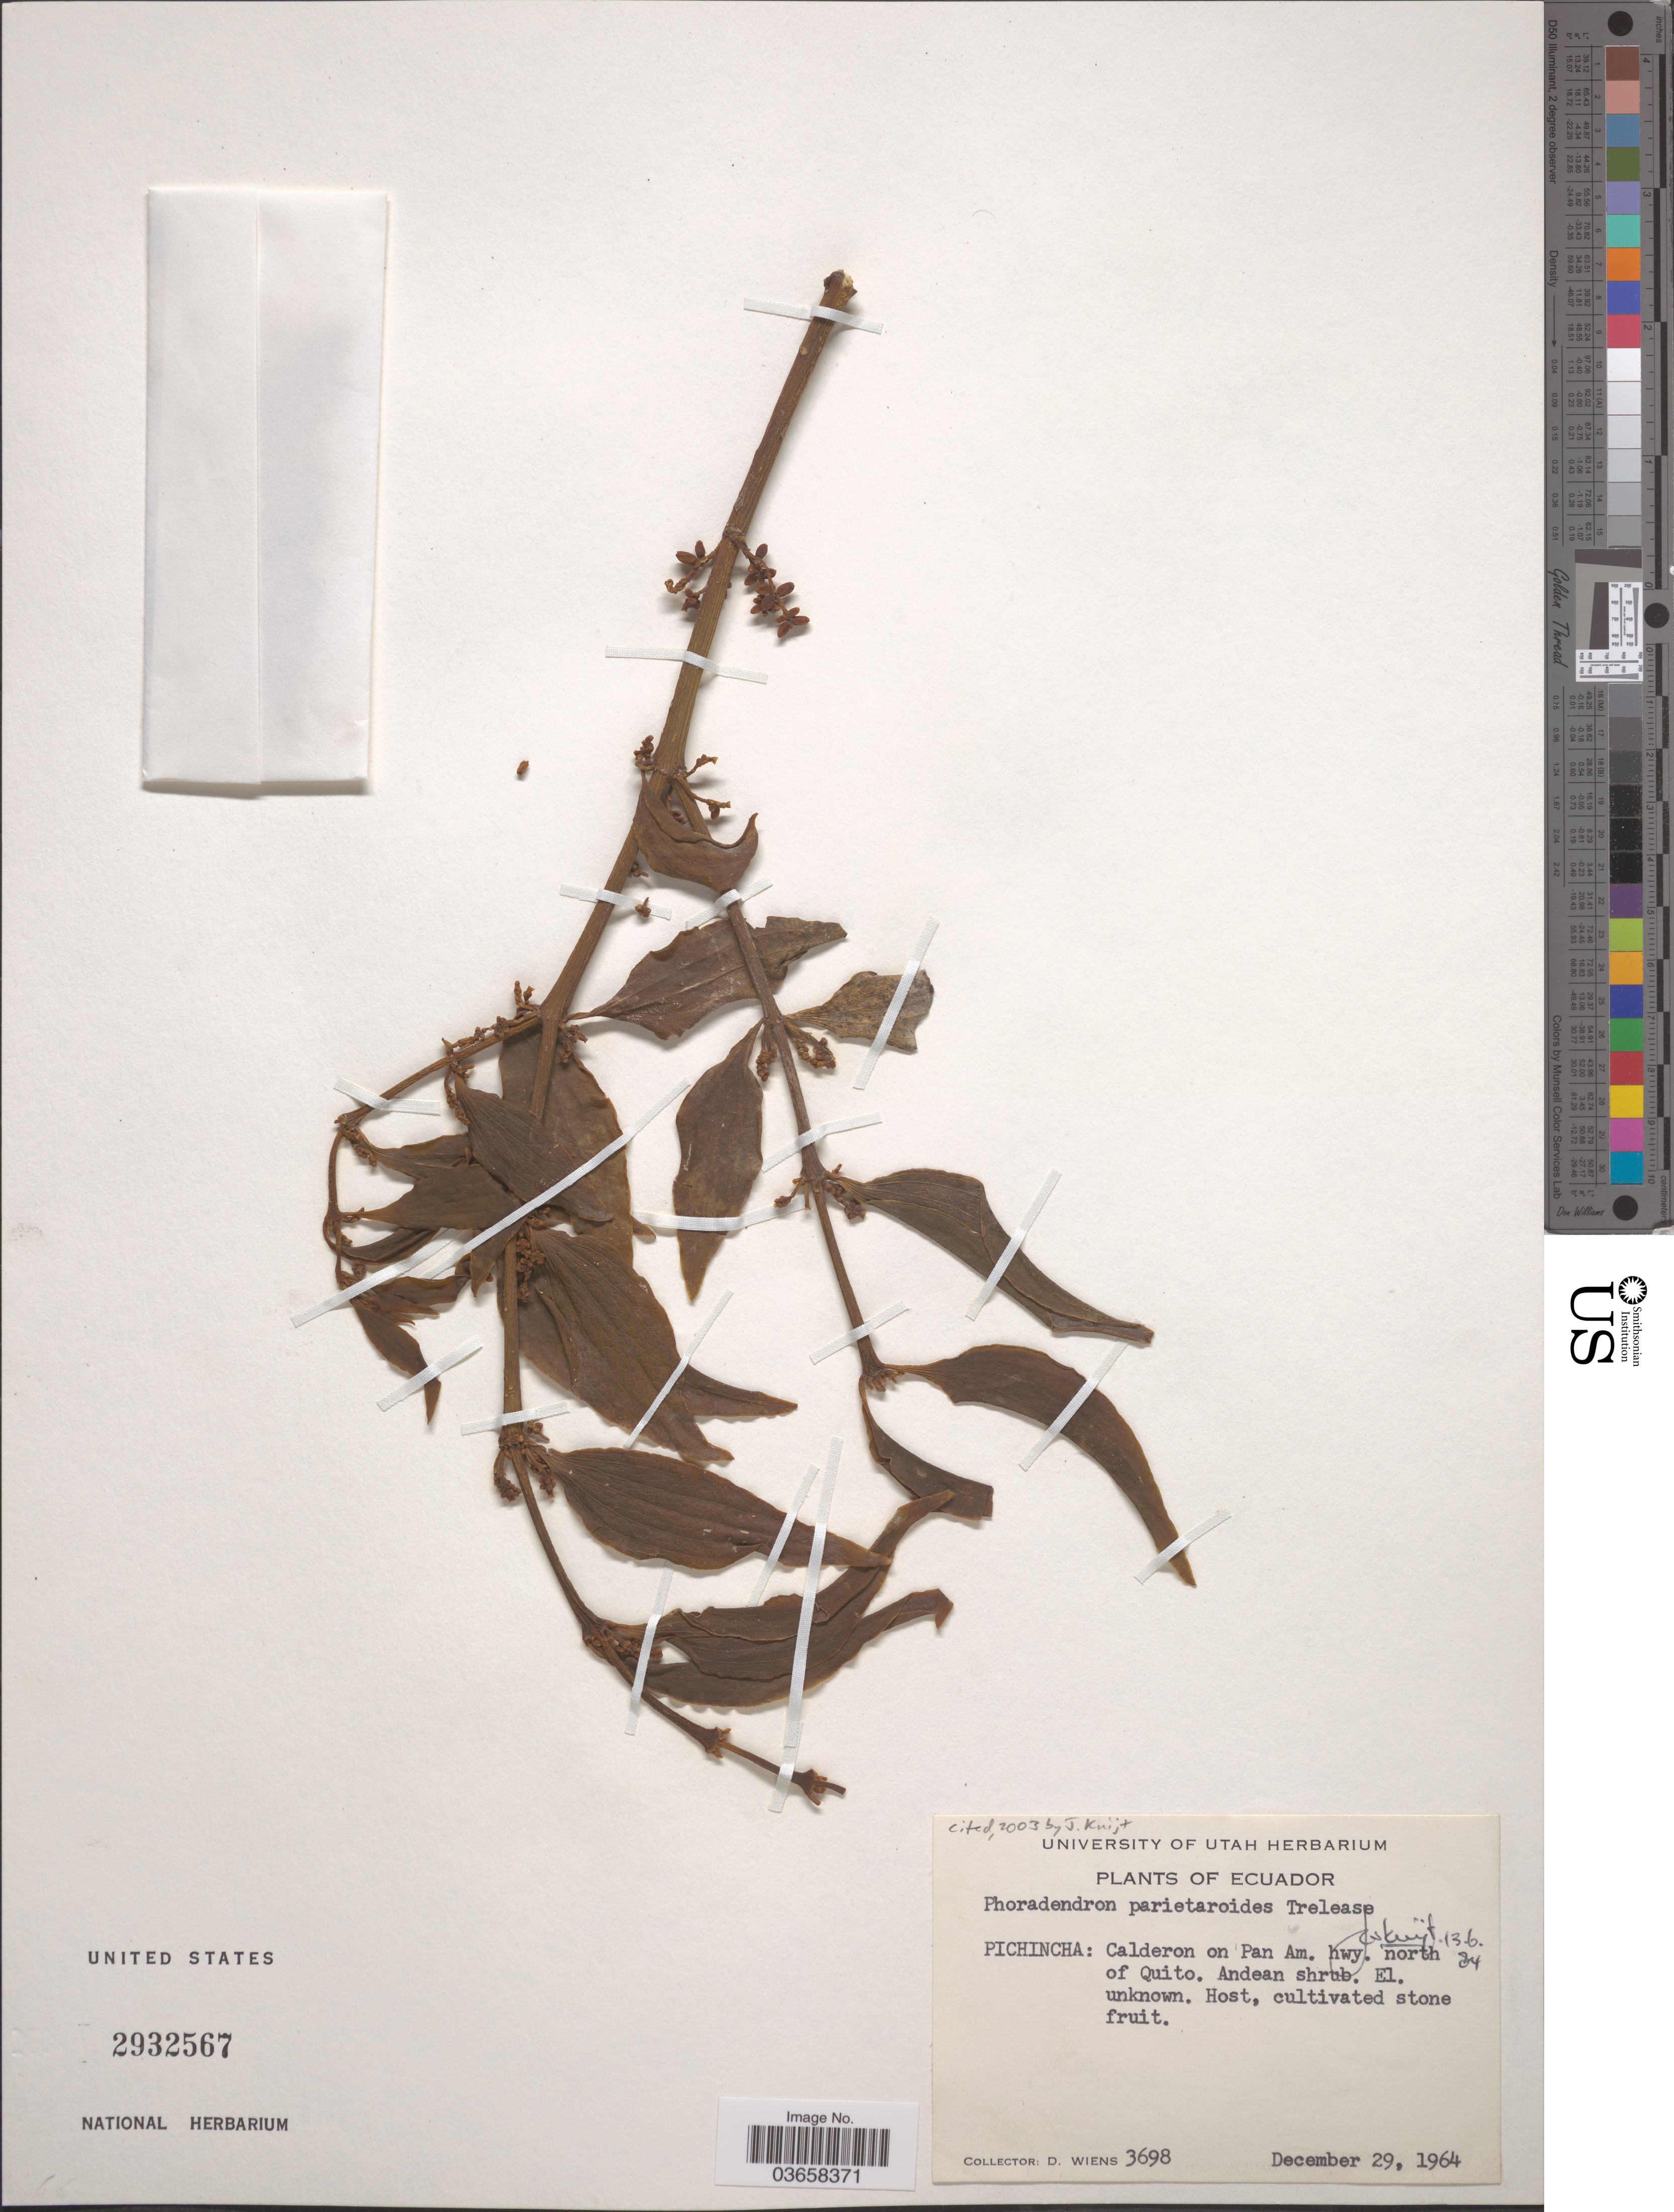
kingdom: Plantae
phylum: Tracheophyta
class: Magnoliopsida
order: Santalales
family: Viscaceae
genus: Phoradendron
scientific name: Phoradendron parietarioides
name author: Trel.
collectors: D. Wiens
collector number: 3698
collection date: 1964-12-29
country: Ecuador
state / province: Pichincha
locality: Calderon on Pan Am. hwy. north of Quito.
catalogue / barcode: US 2932567